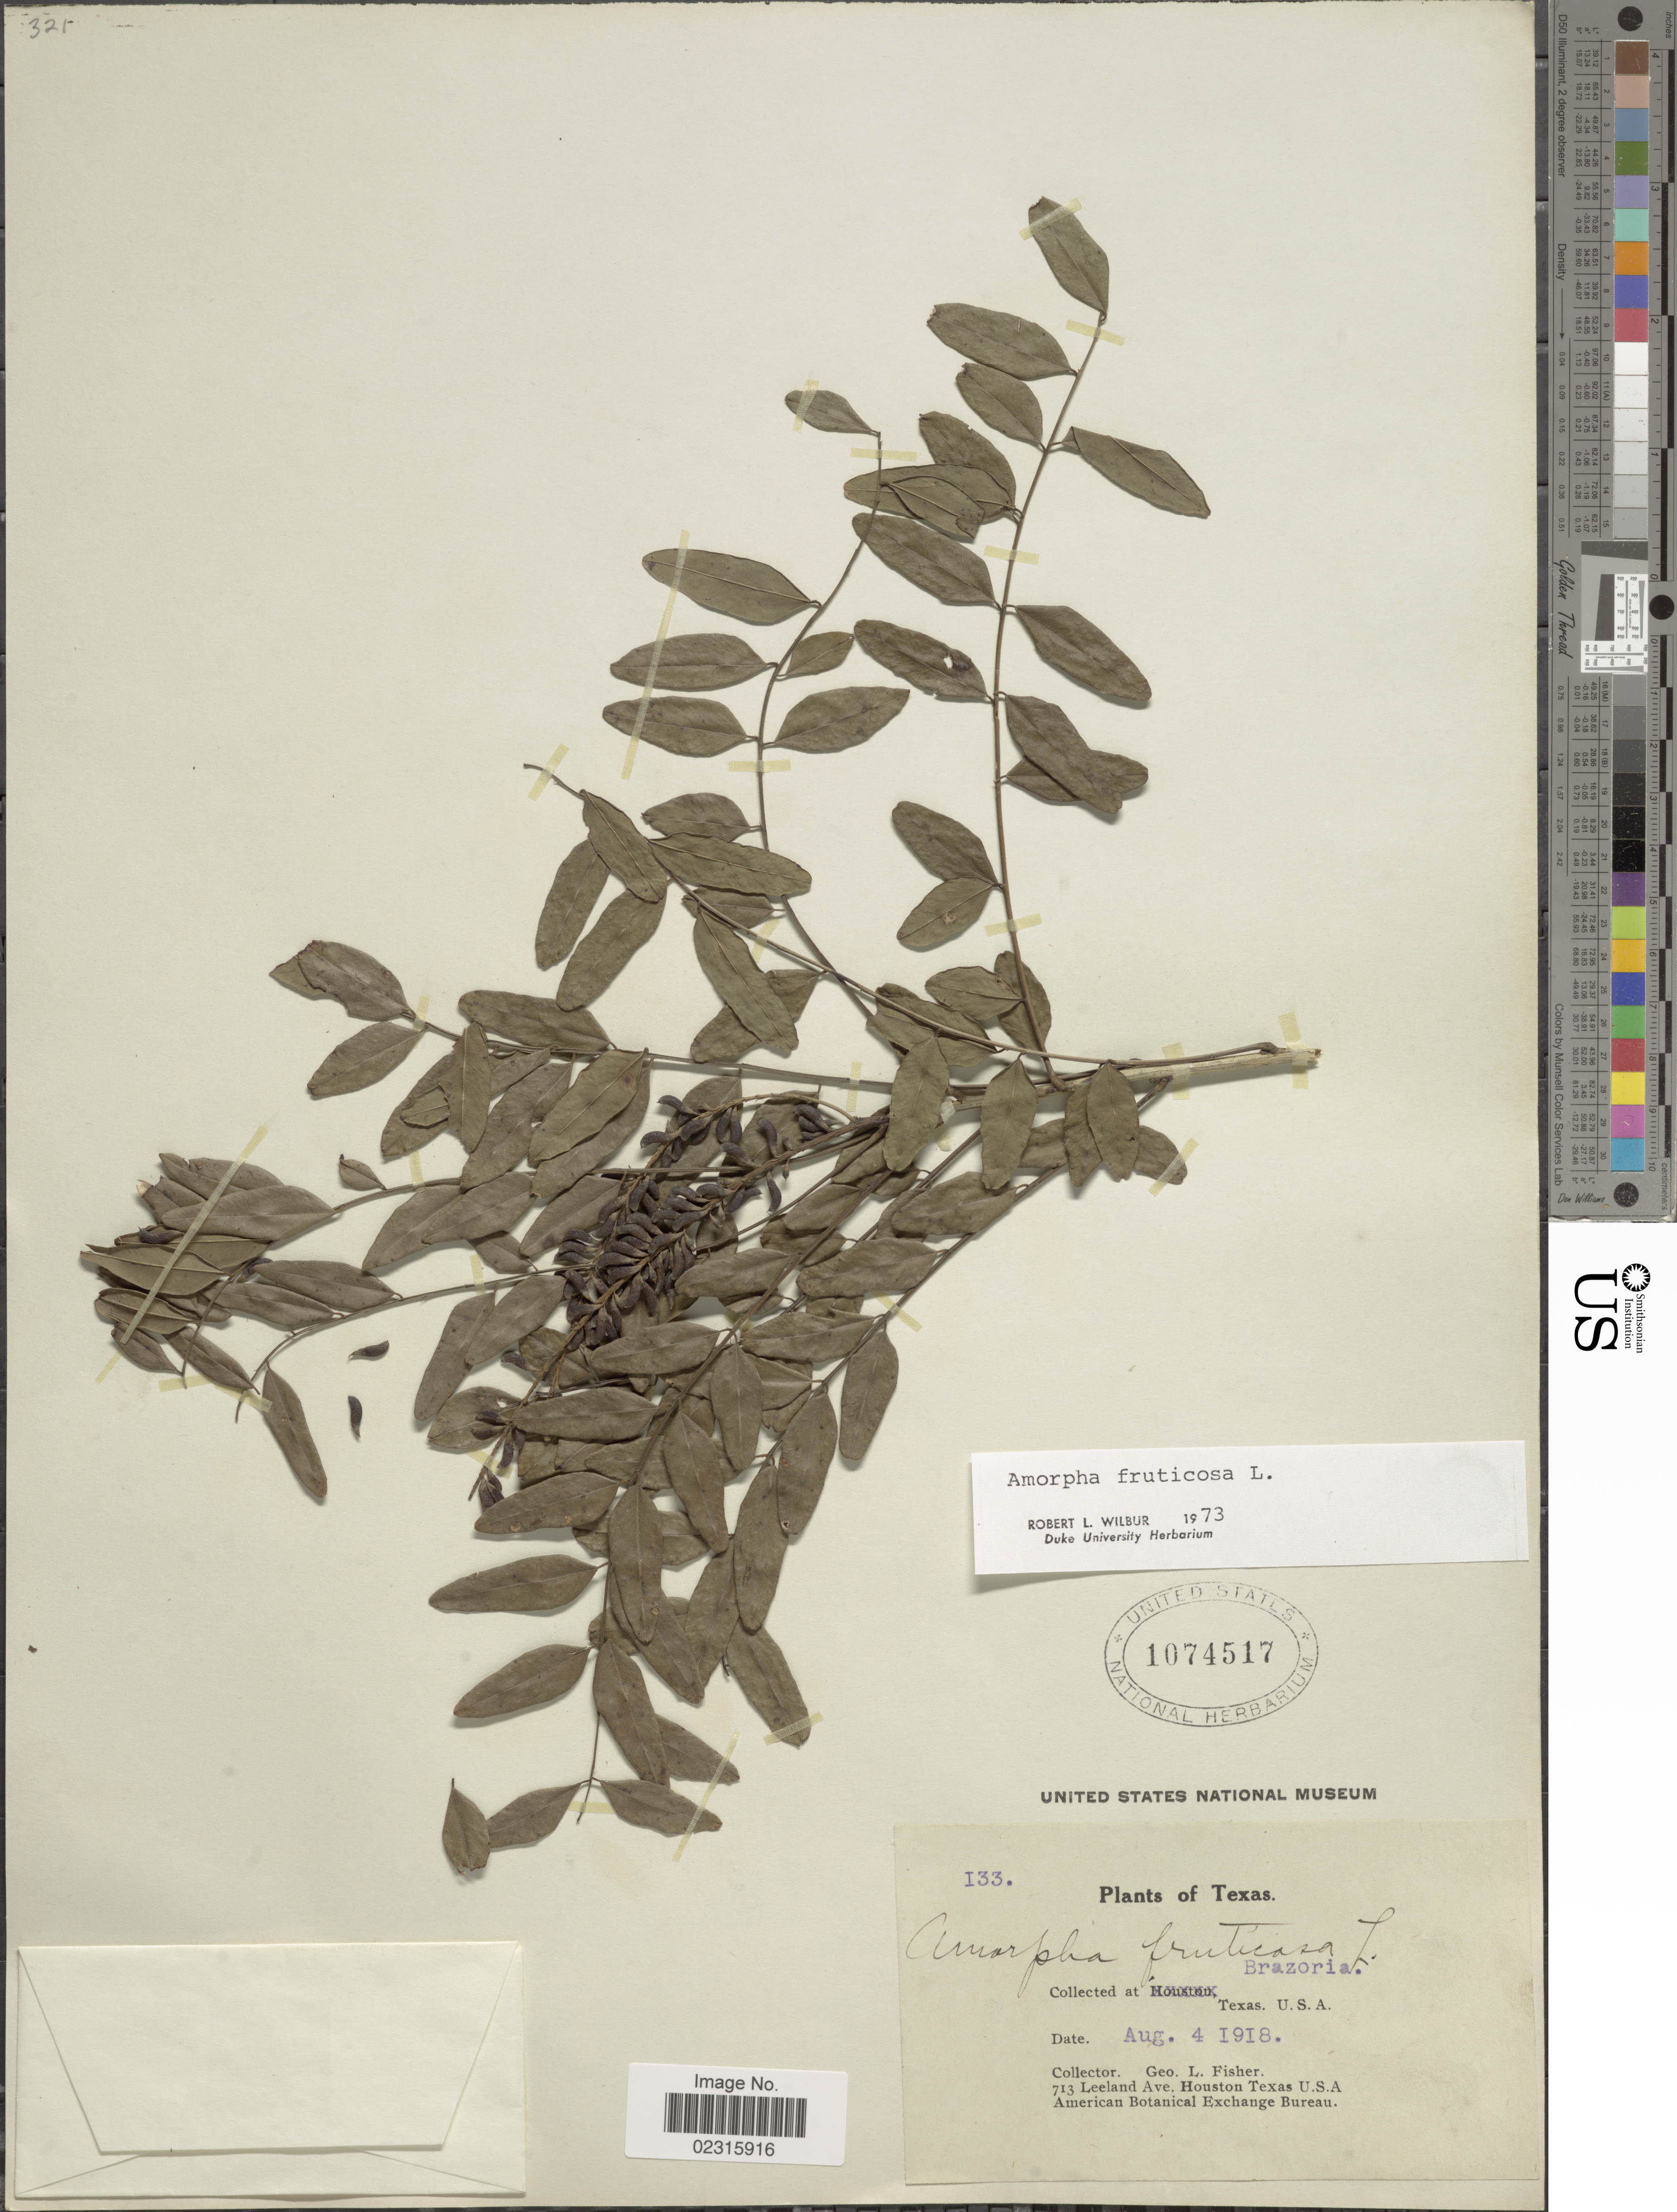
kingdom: Plantae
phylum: Tracheophyta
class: Magnoliopsida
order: Fabales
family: Fabaceae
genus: Amorpha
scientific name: Amorpha fruticosa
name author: L.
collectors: G. L. Fisher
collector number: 133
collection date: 1918-08-04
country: United States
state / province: Texas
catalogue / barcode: US 1074517